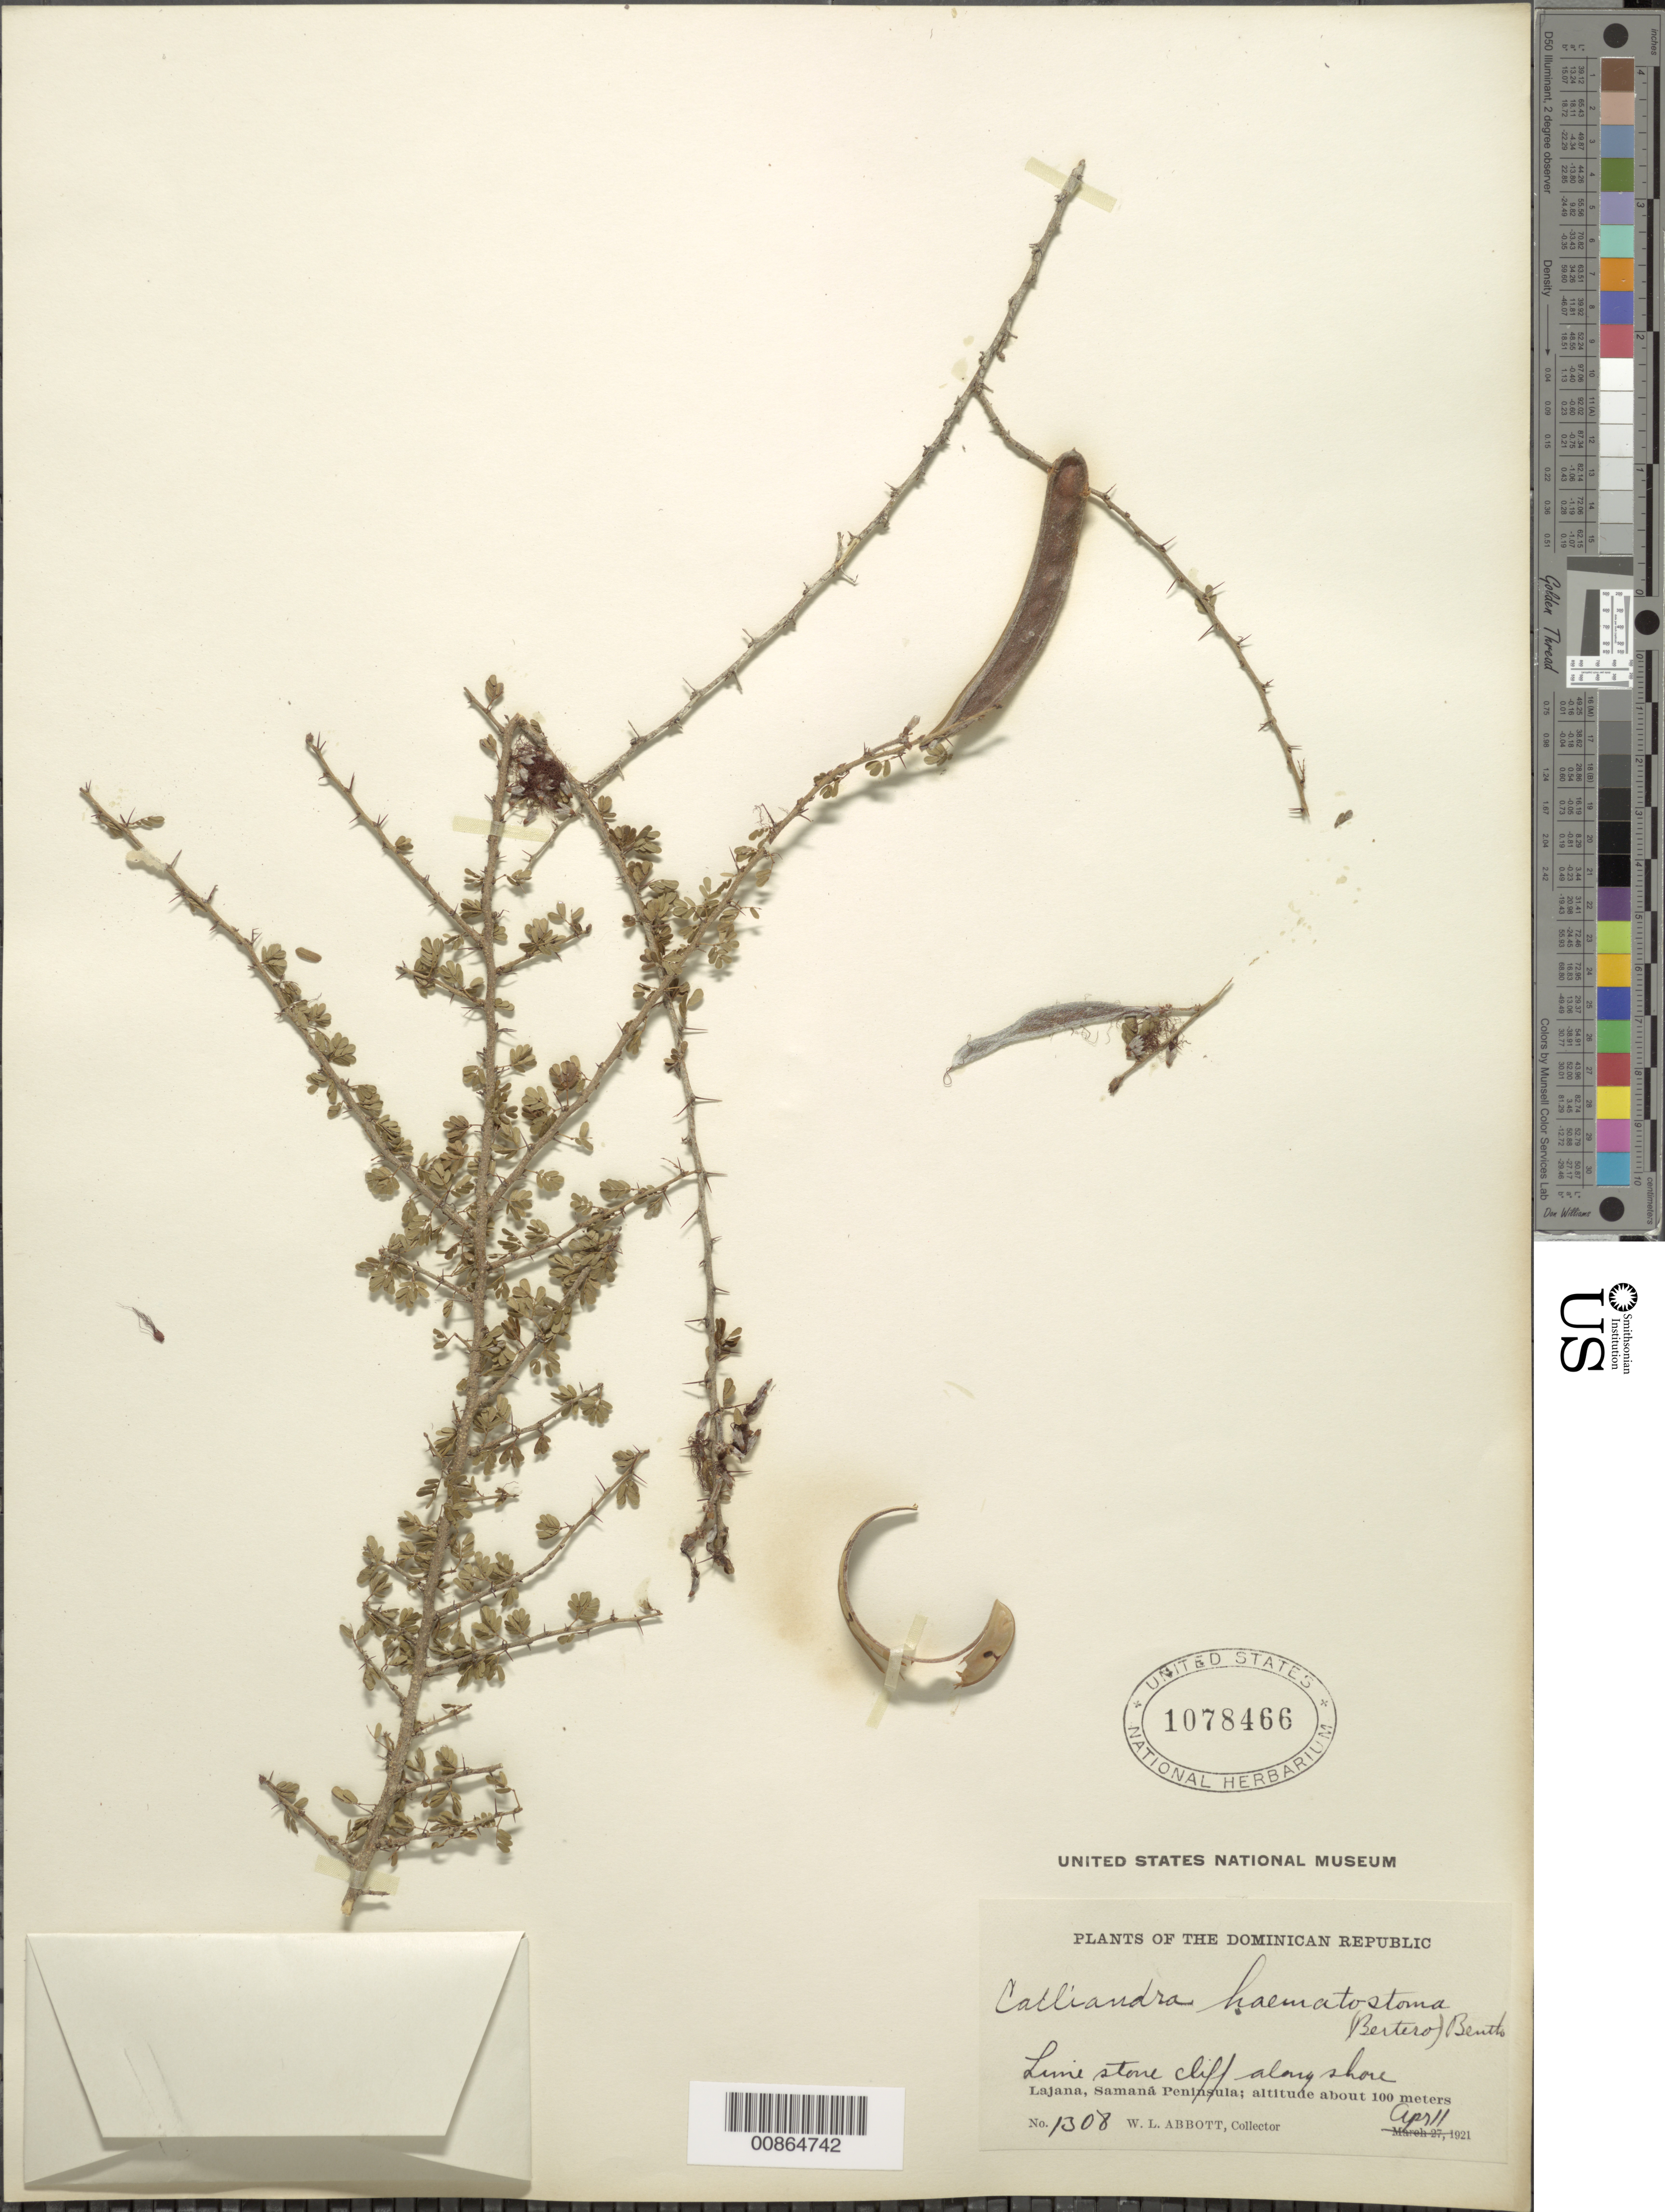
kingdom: Plantae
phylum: Tracheophyta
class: Magnoliopsida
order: Fabales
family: Fabaceae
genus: Calliandra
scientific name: Calliandra haematostoma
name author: (DC.) Urb.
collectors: W. L. Abbott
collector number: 1308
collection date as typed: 11 Apr 1921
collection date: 1921-04-11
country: Dominican Republic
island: Hispaniola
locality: Lajana, Samaná Peninsula.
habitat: Limestone cliff along shore.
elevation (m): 100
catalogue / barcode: US 1078466